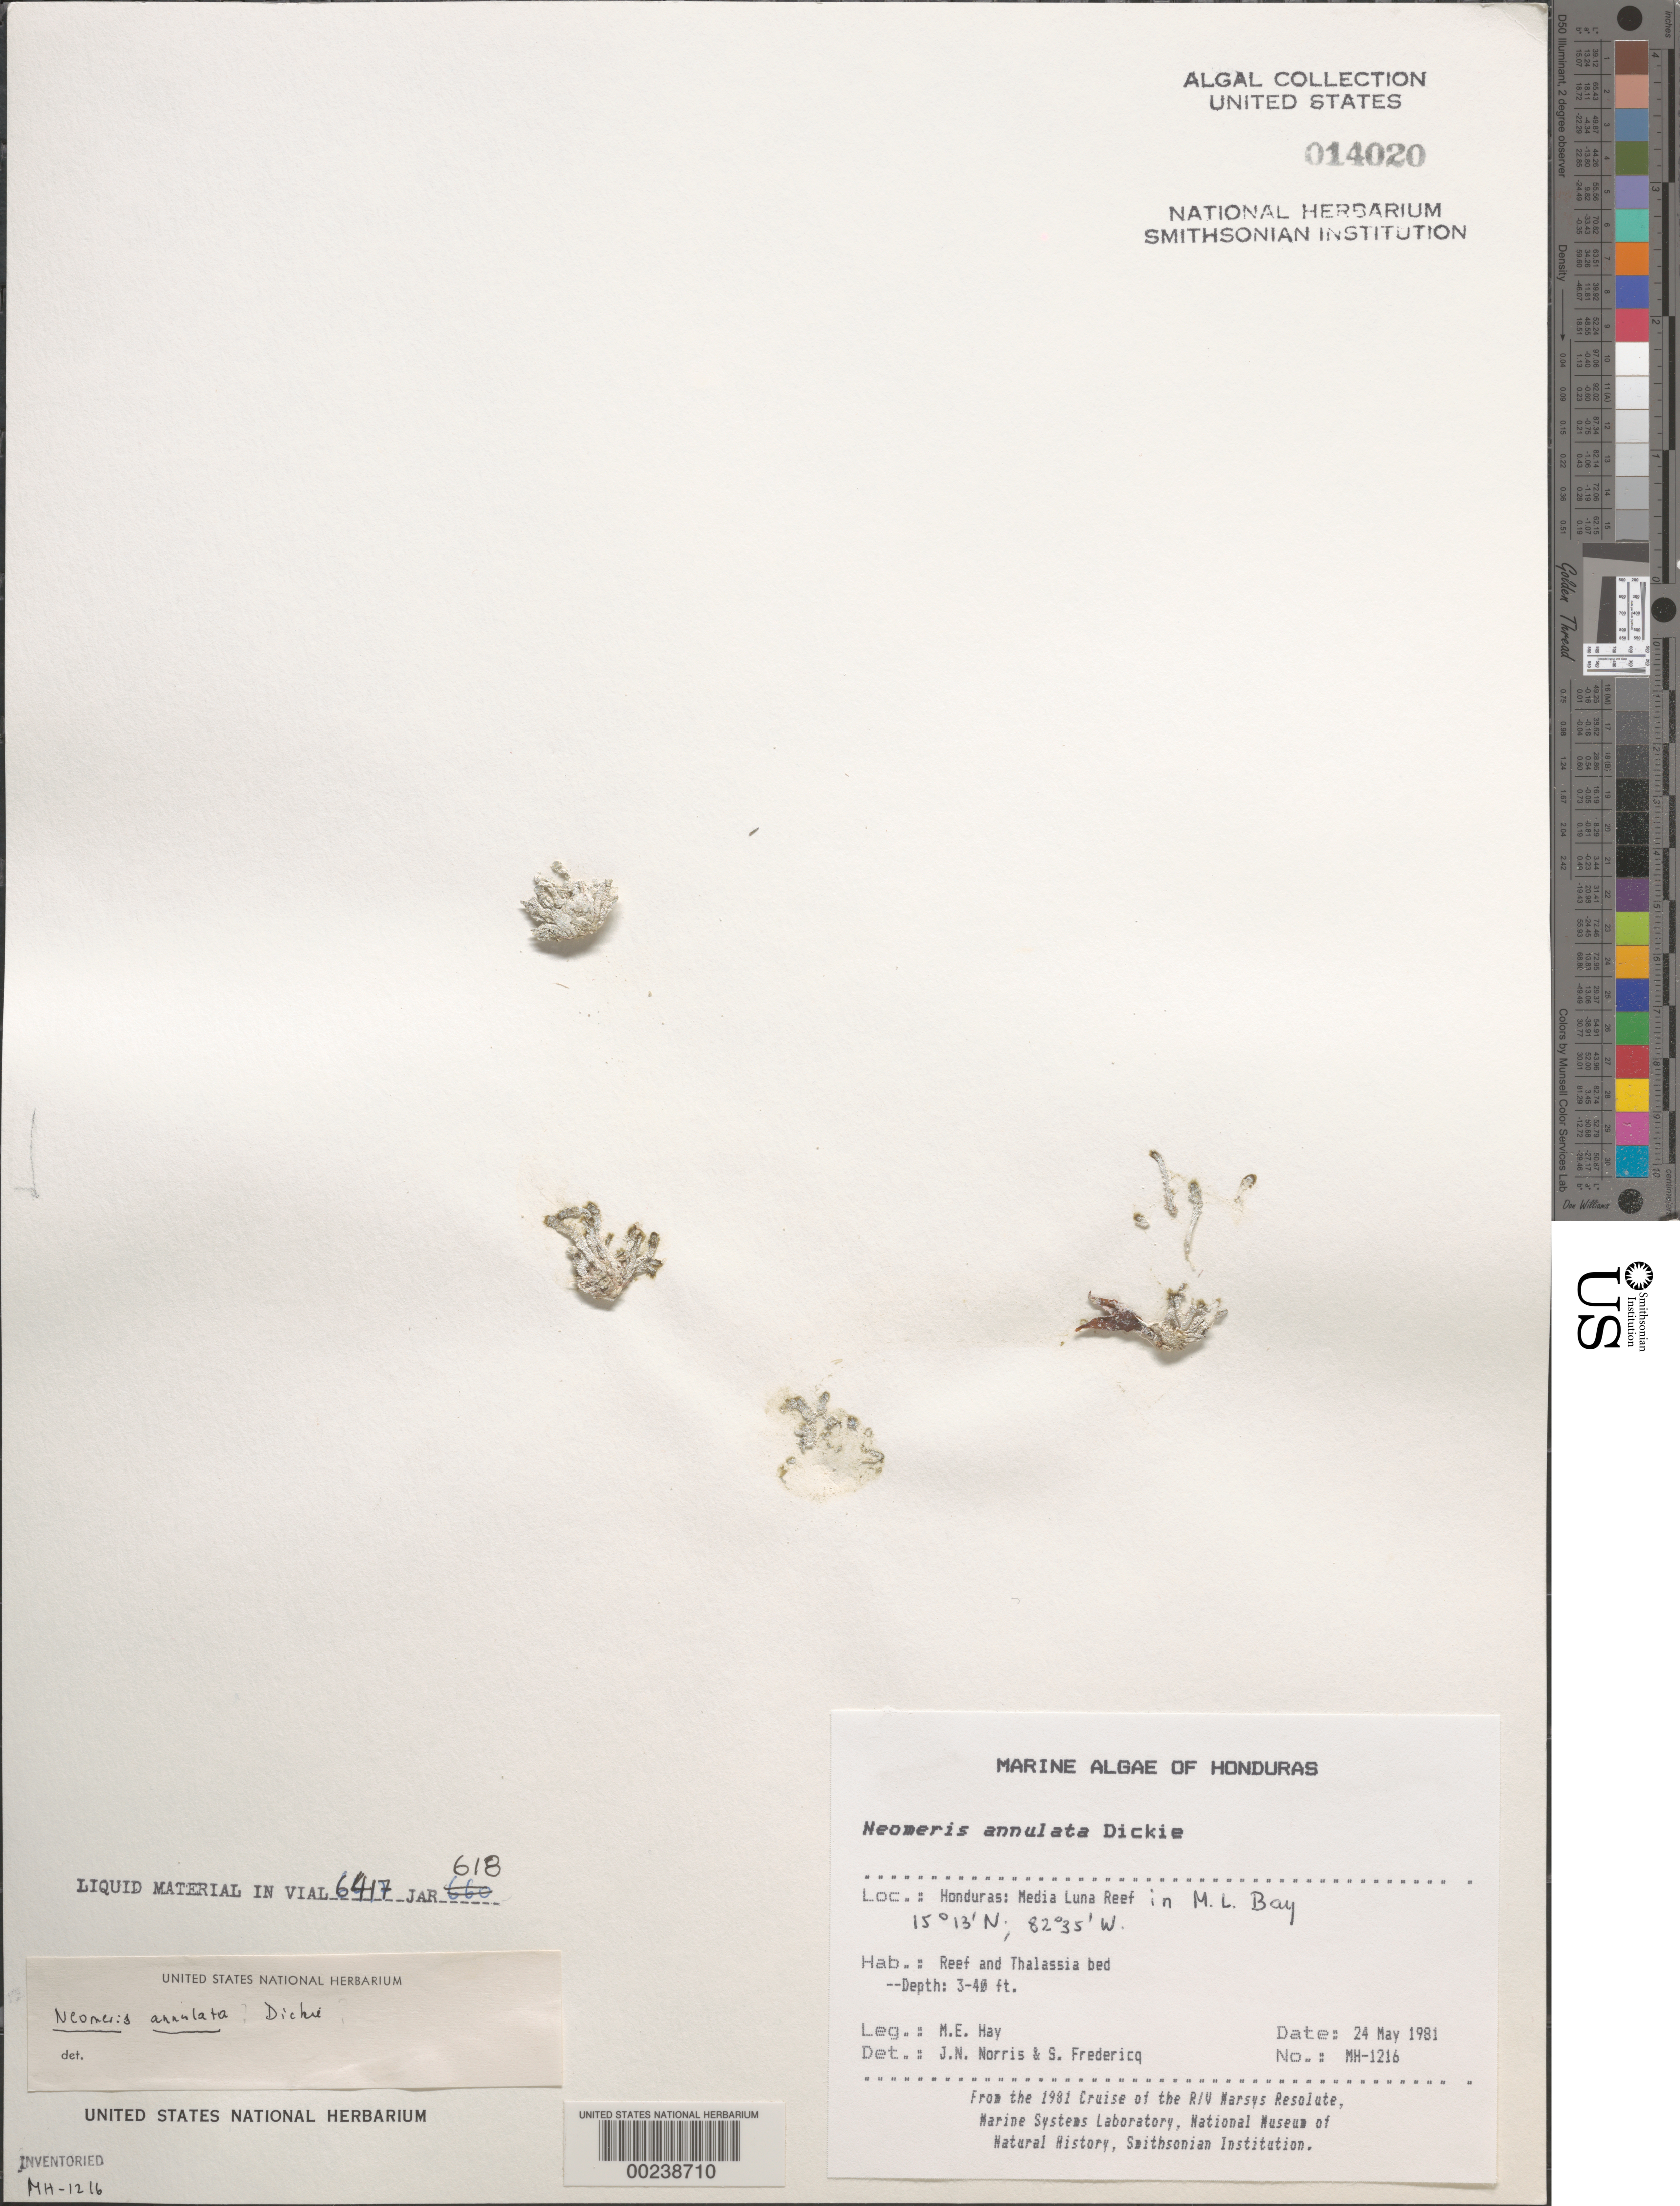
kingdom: Plantae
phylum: Chlorophyta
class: Ulvophyceae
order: Dasycladales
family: Dasycladaceae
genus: Neomeris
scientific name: Neomeris annulata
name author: Dickie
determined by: Norris, J. N.; Fredericq, S.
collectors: M. E. Hay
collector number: MEH-1216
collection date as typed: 24 May 1981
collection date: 1981-05-24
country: Honduras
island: Media Luna Cay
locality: Media Luna Reef, Media Luna Bay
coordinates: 15 13' N, 82 35' W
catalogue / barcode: US 14020